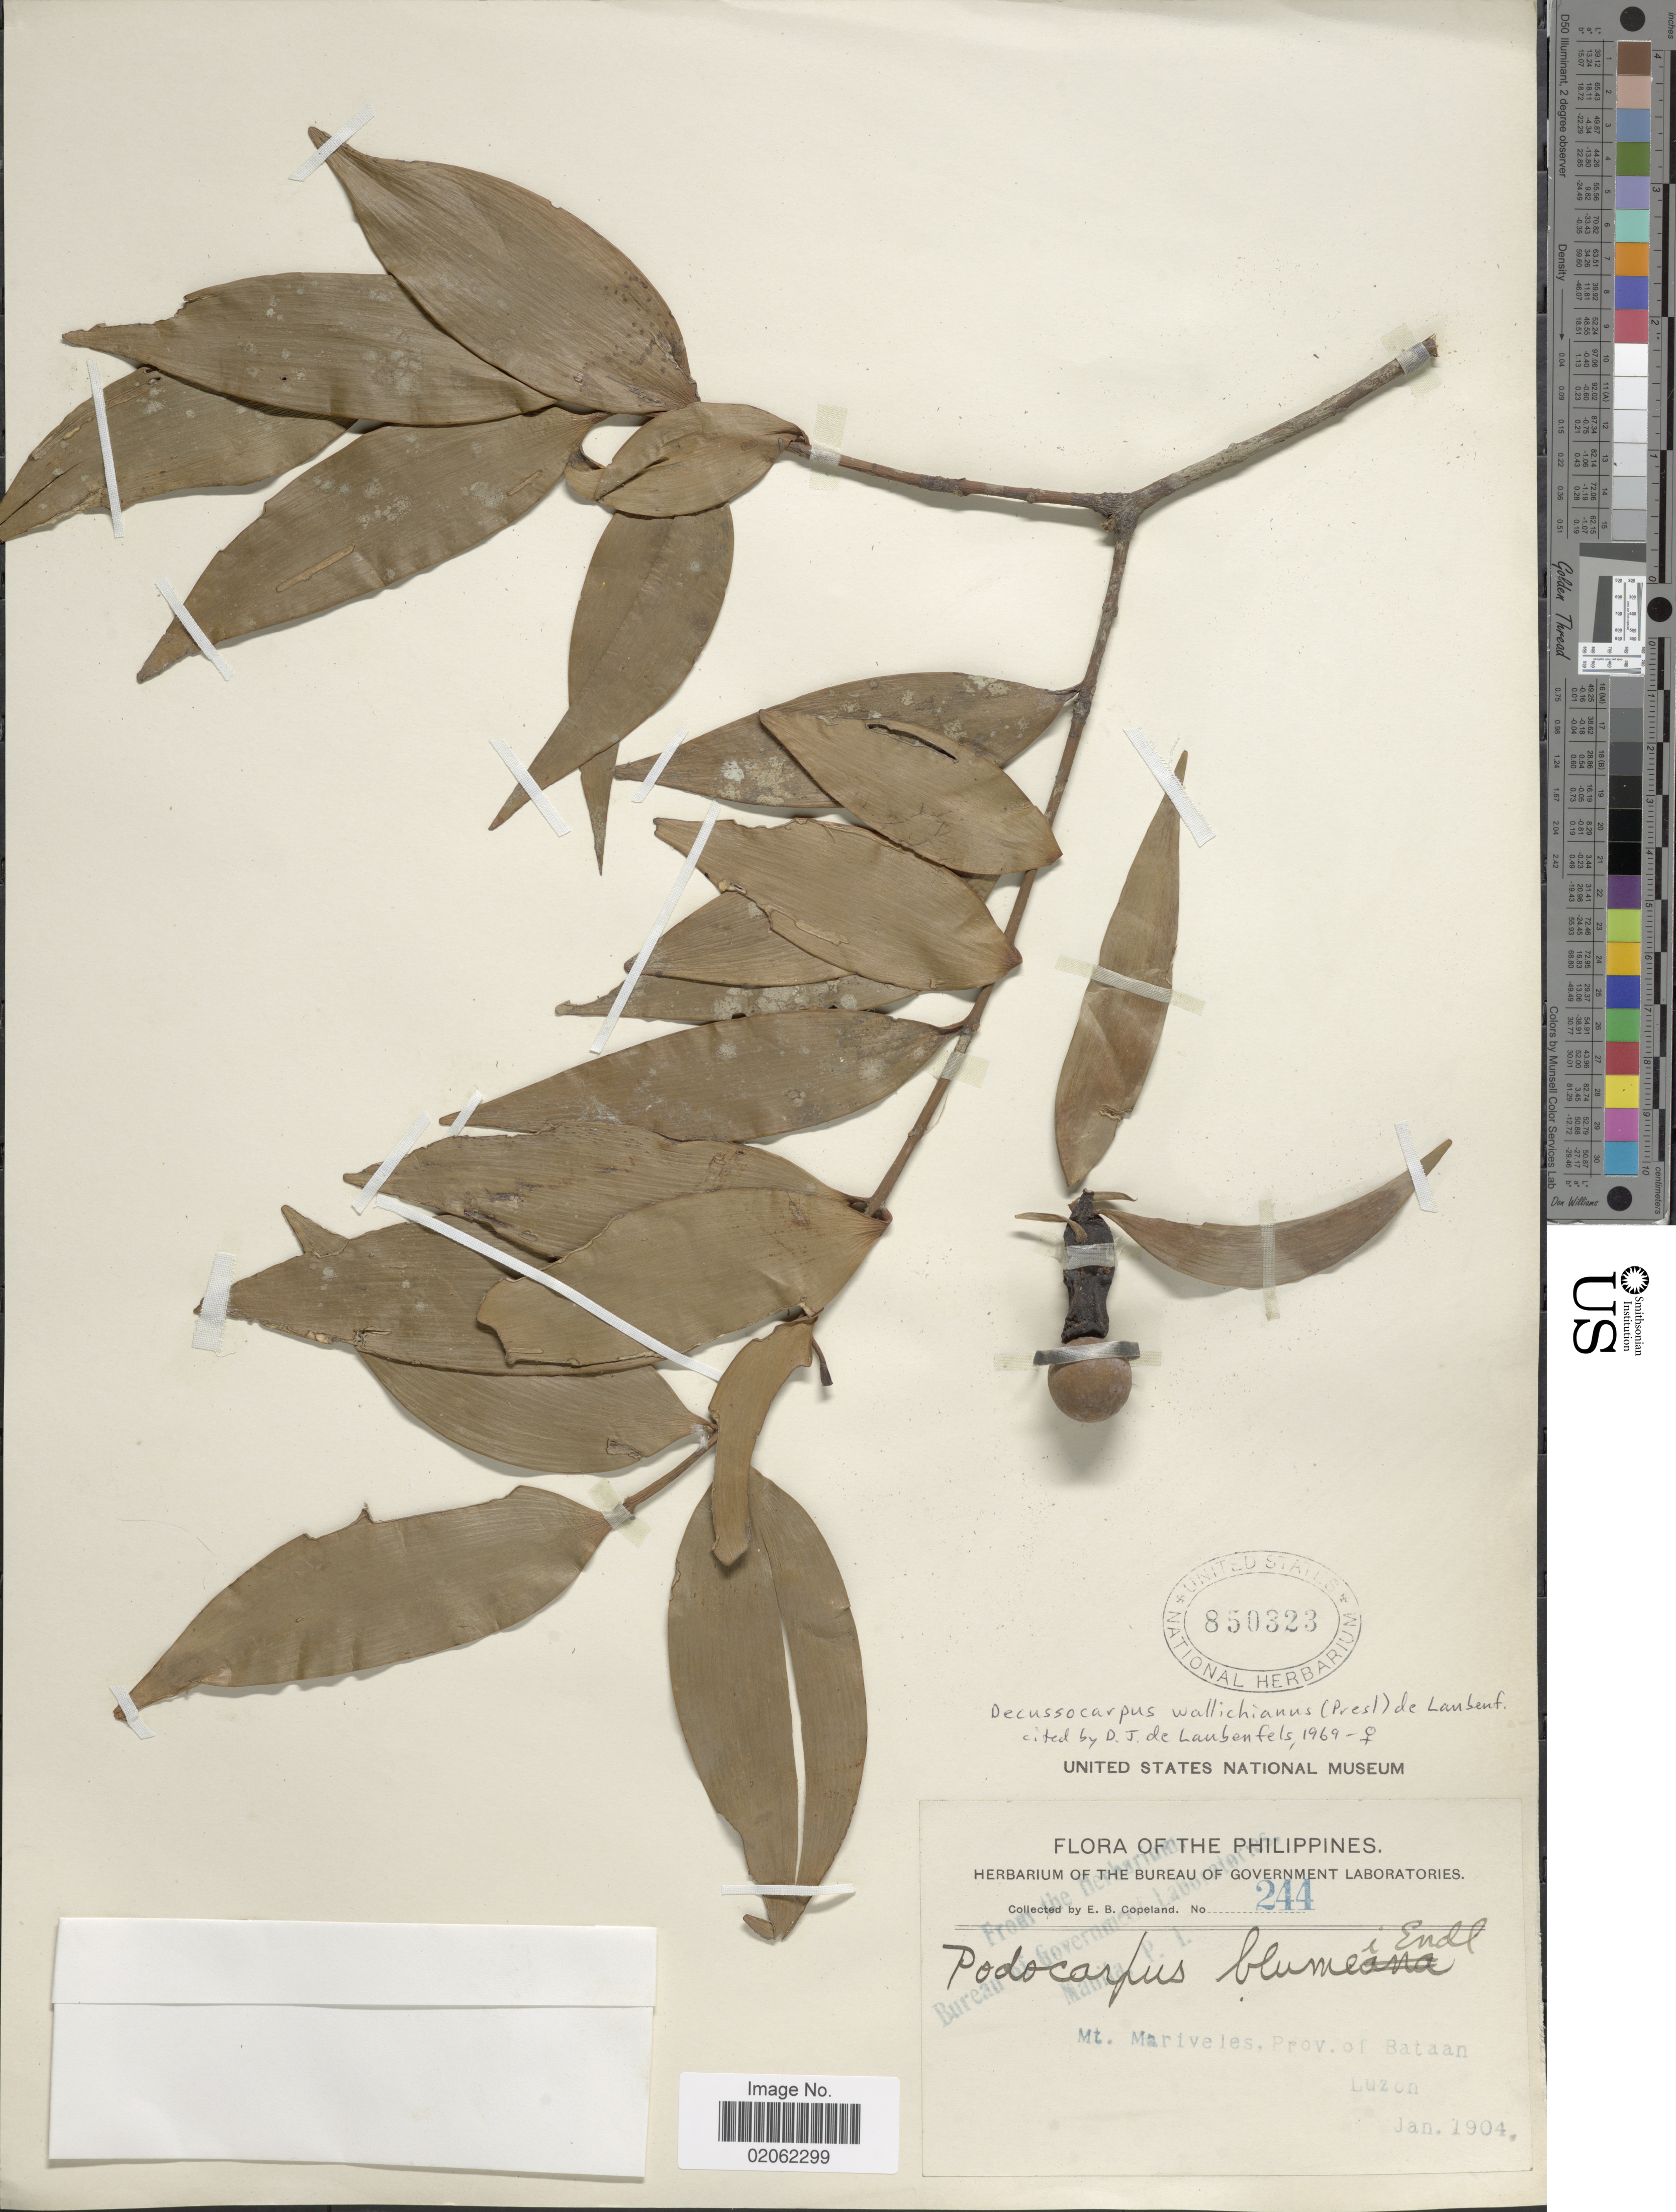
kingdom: Plantae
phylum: Tracheophyta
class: Pinopsida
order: Pinales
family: Podocarpaceae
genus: Decussocarpus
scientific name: Decussocarpus wallichianus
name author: (C. Presl) de Laub.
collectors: E. B. Copeland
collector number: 244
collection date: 1904-01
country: Philippines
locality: Mt Mariveles, Prov. of Bataan, Luzon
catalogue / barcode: US 850323